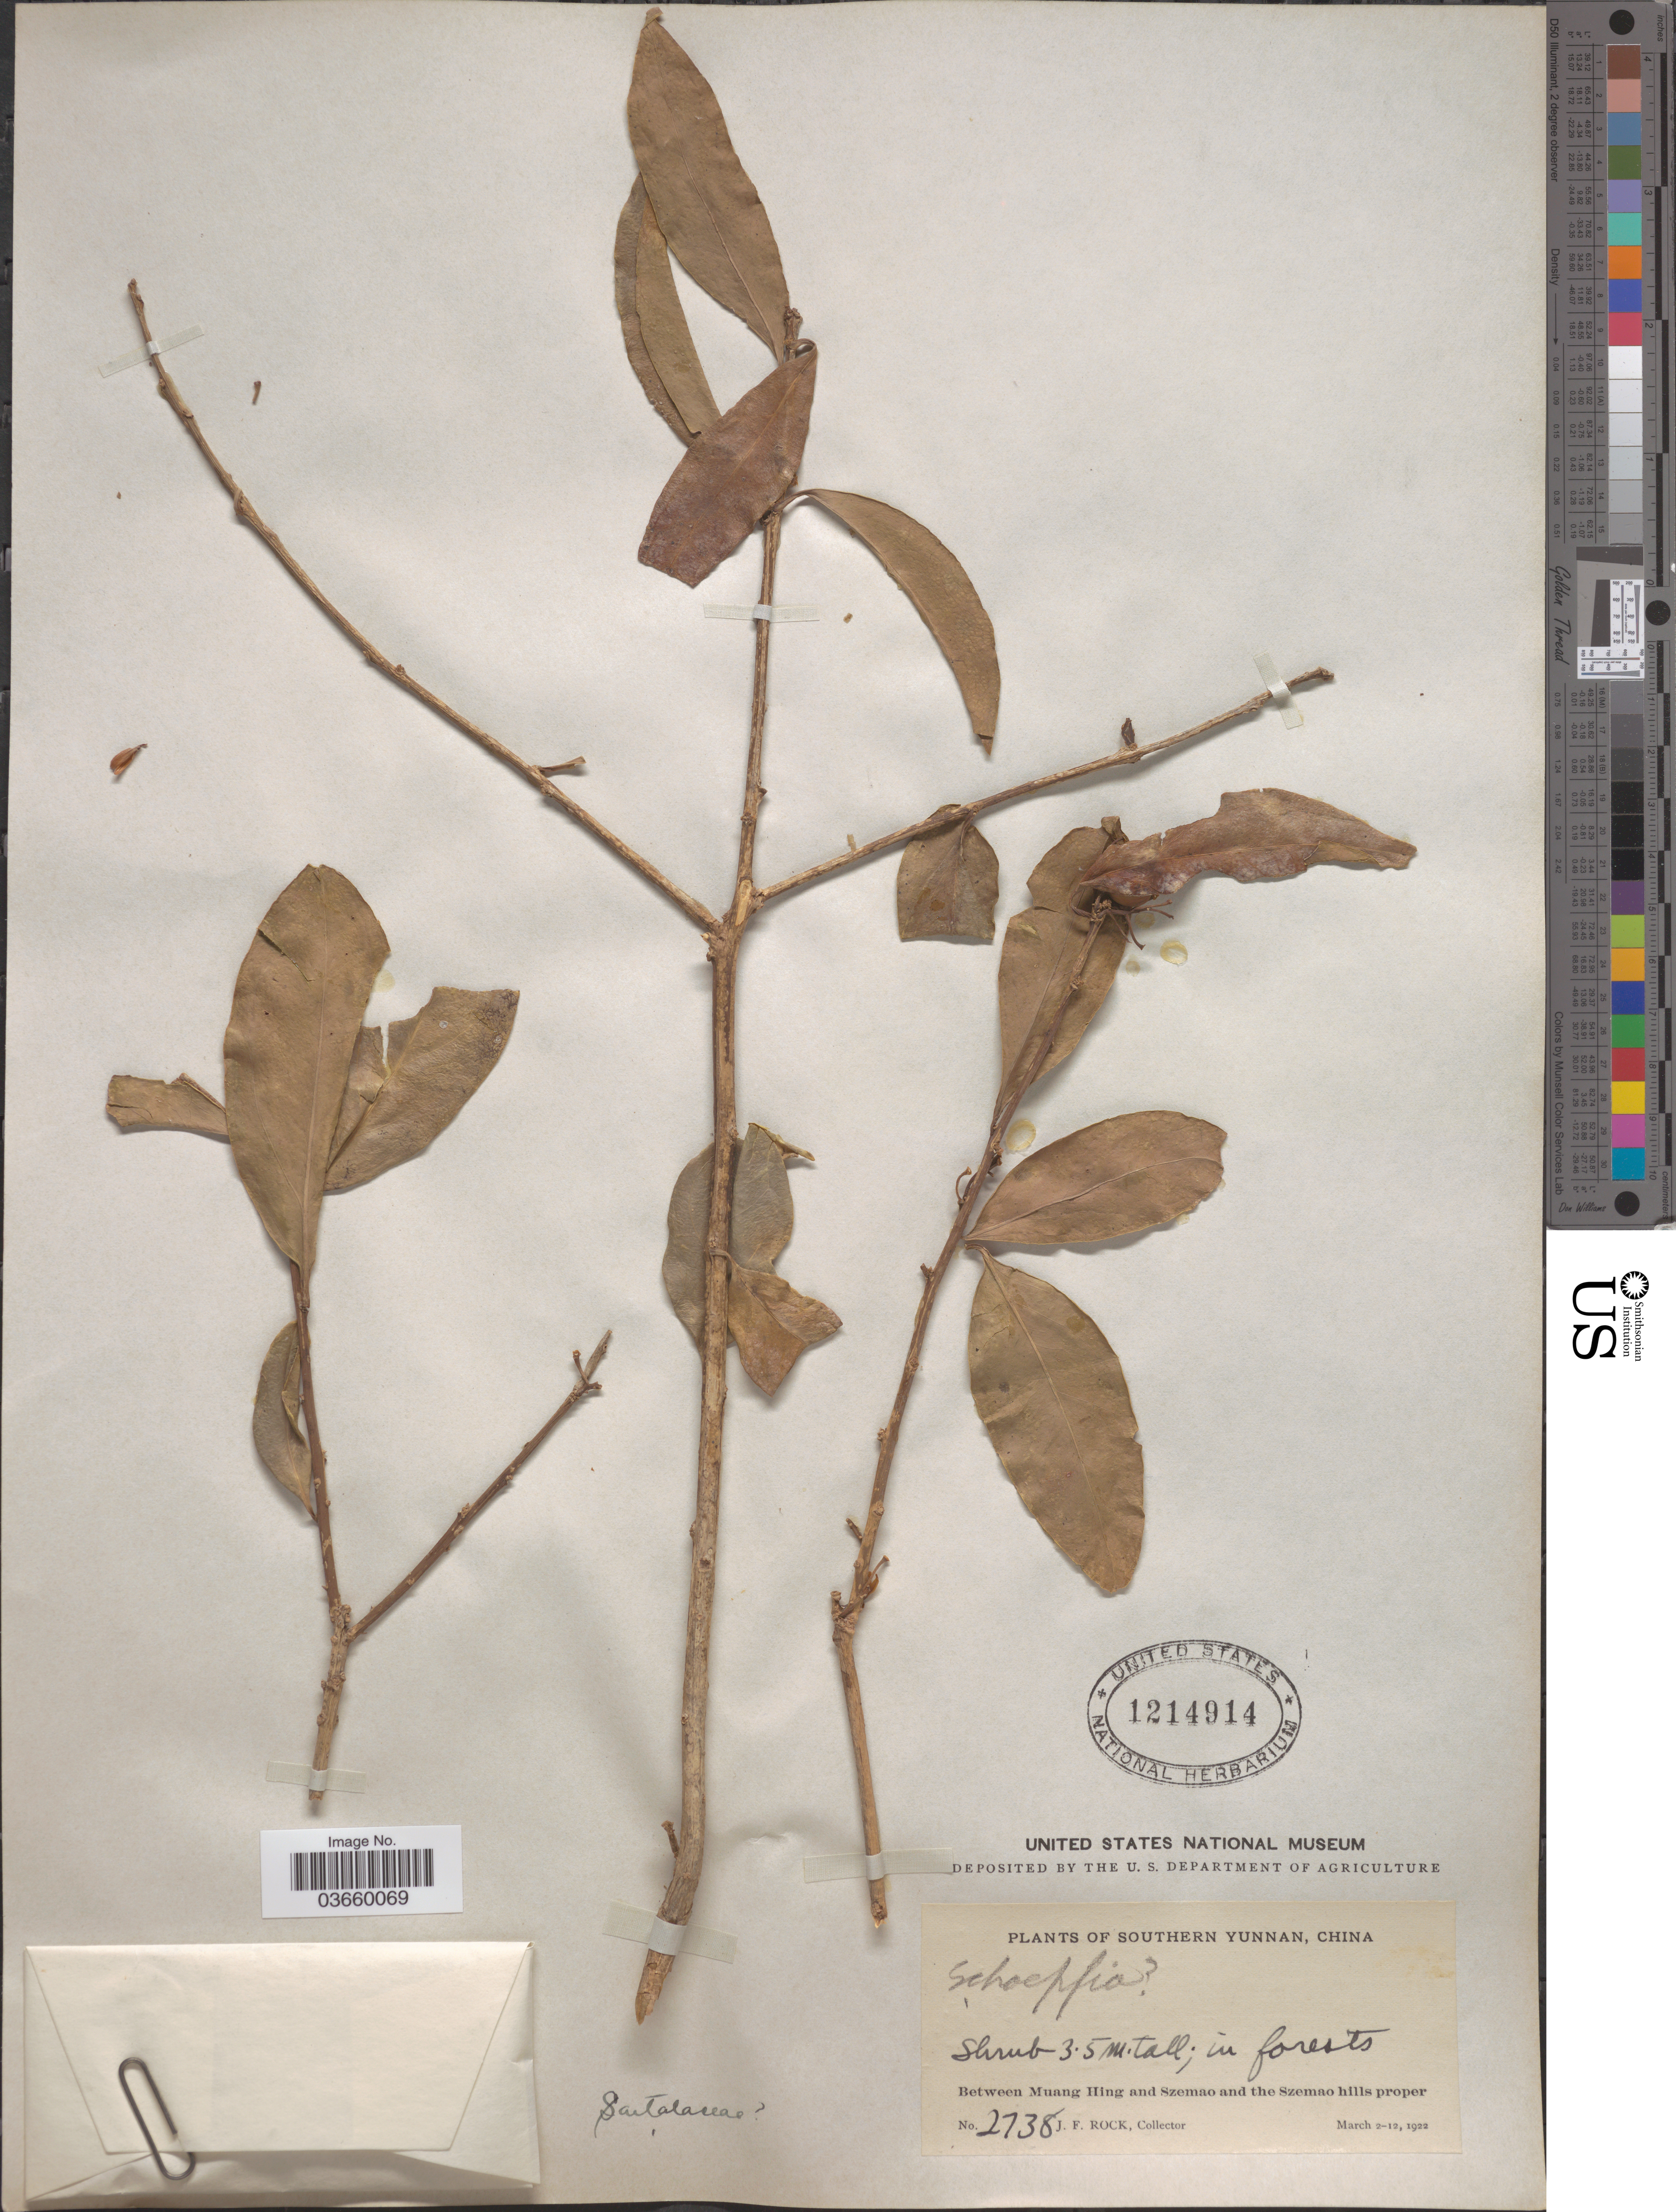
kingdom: Plantae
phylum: Tracheophyta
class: Magnoliopsida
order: Santalales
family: Schoepfiaceae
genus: Schoepfia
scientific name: Schoepfia sp.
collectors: J. Rock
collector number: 2738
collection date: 1922-03-02/1922-03-12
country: China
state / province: Yunnan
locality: Southern Yunnan. Between Muang Hing and Szemao and the Szemao hills proper.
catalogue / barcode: US 1214914